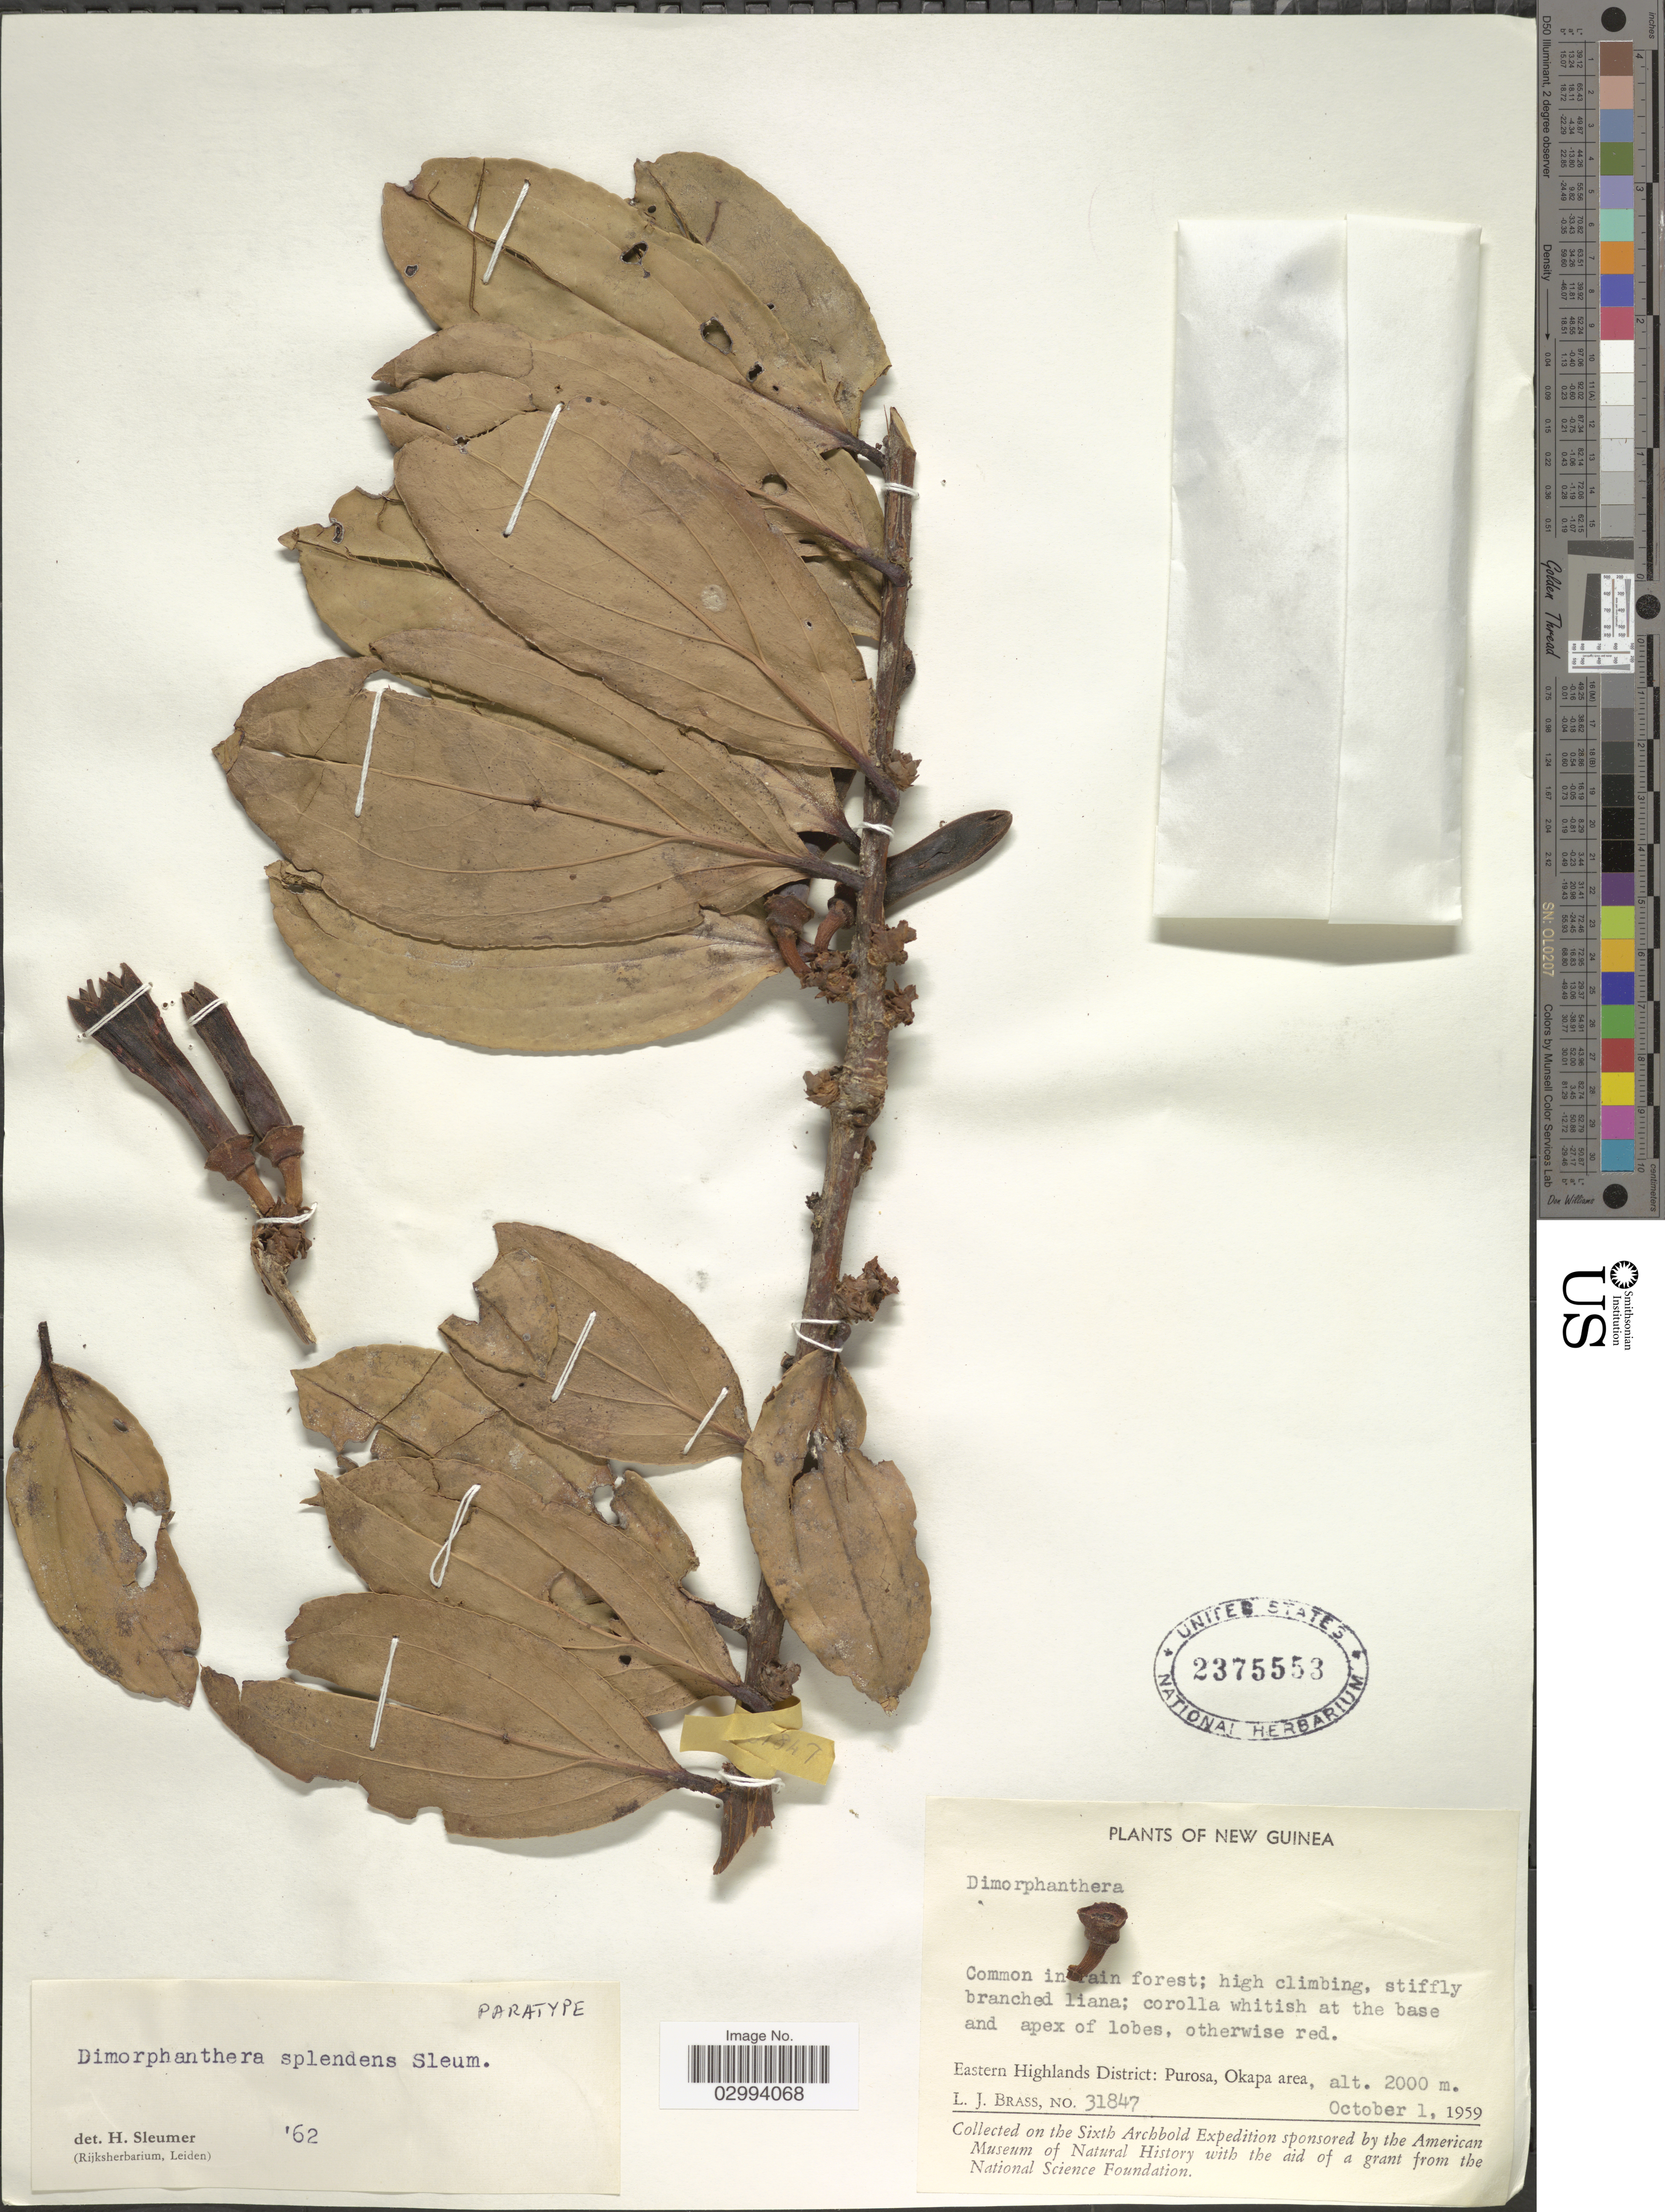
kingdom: Plantae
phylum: Tracheophyta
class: Magnoliopsida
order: Ericales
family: Ericaceae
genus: Dimorphanthera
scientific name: Dimorphanthera splendens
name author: Sleumer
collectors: L. J. Brass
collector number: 31847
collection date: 1959-10-01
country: Papua New Guinea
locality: New Guinea, Eastern Highlands District: Purosa, Okapa area.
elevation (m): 2000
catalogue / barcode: US 2375553